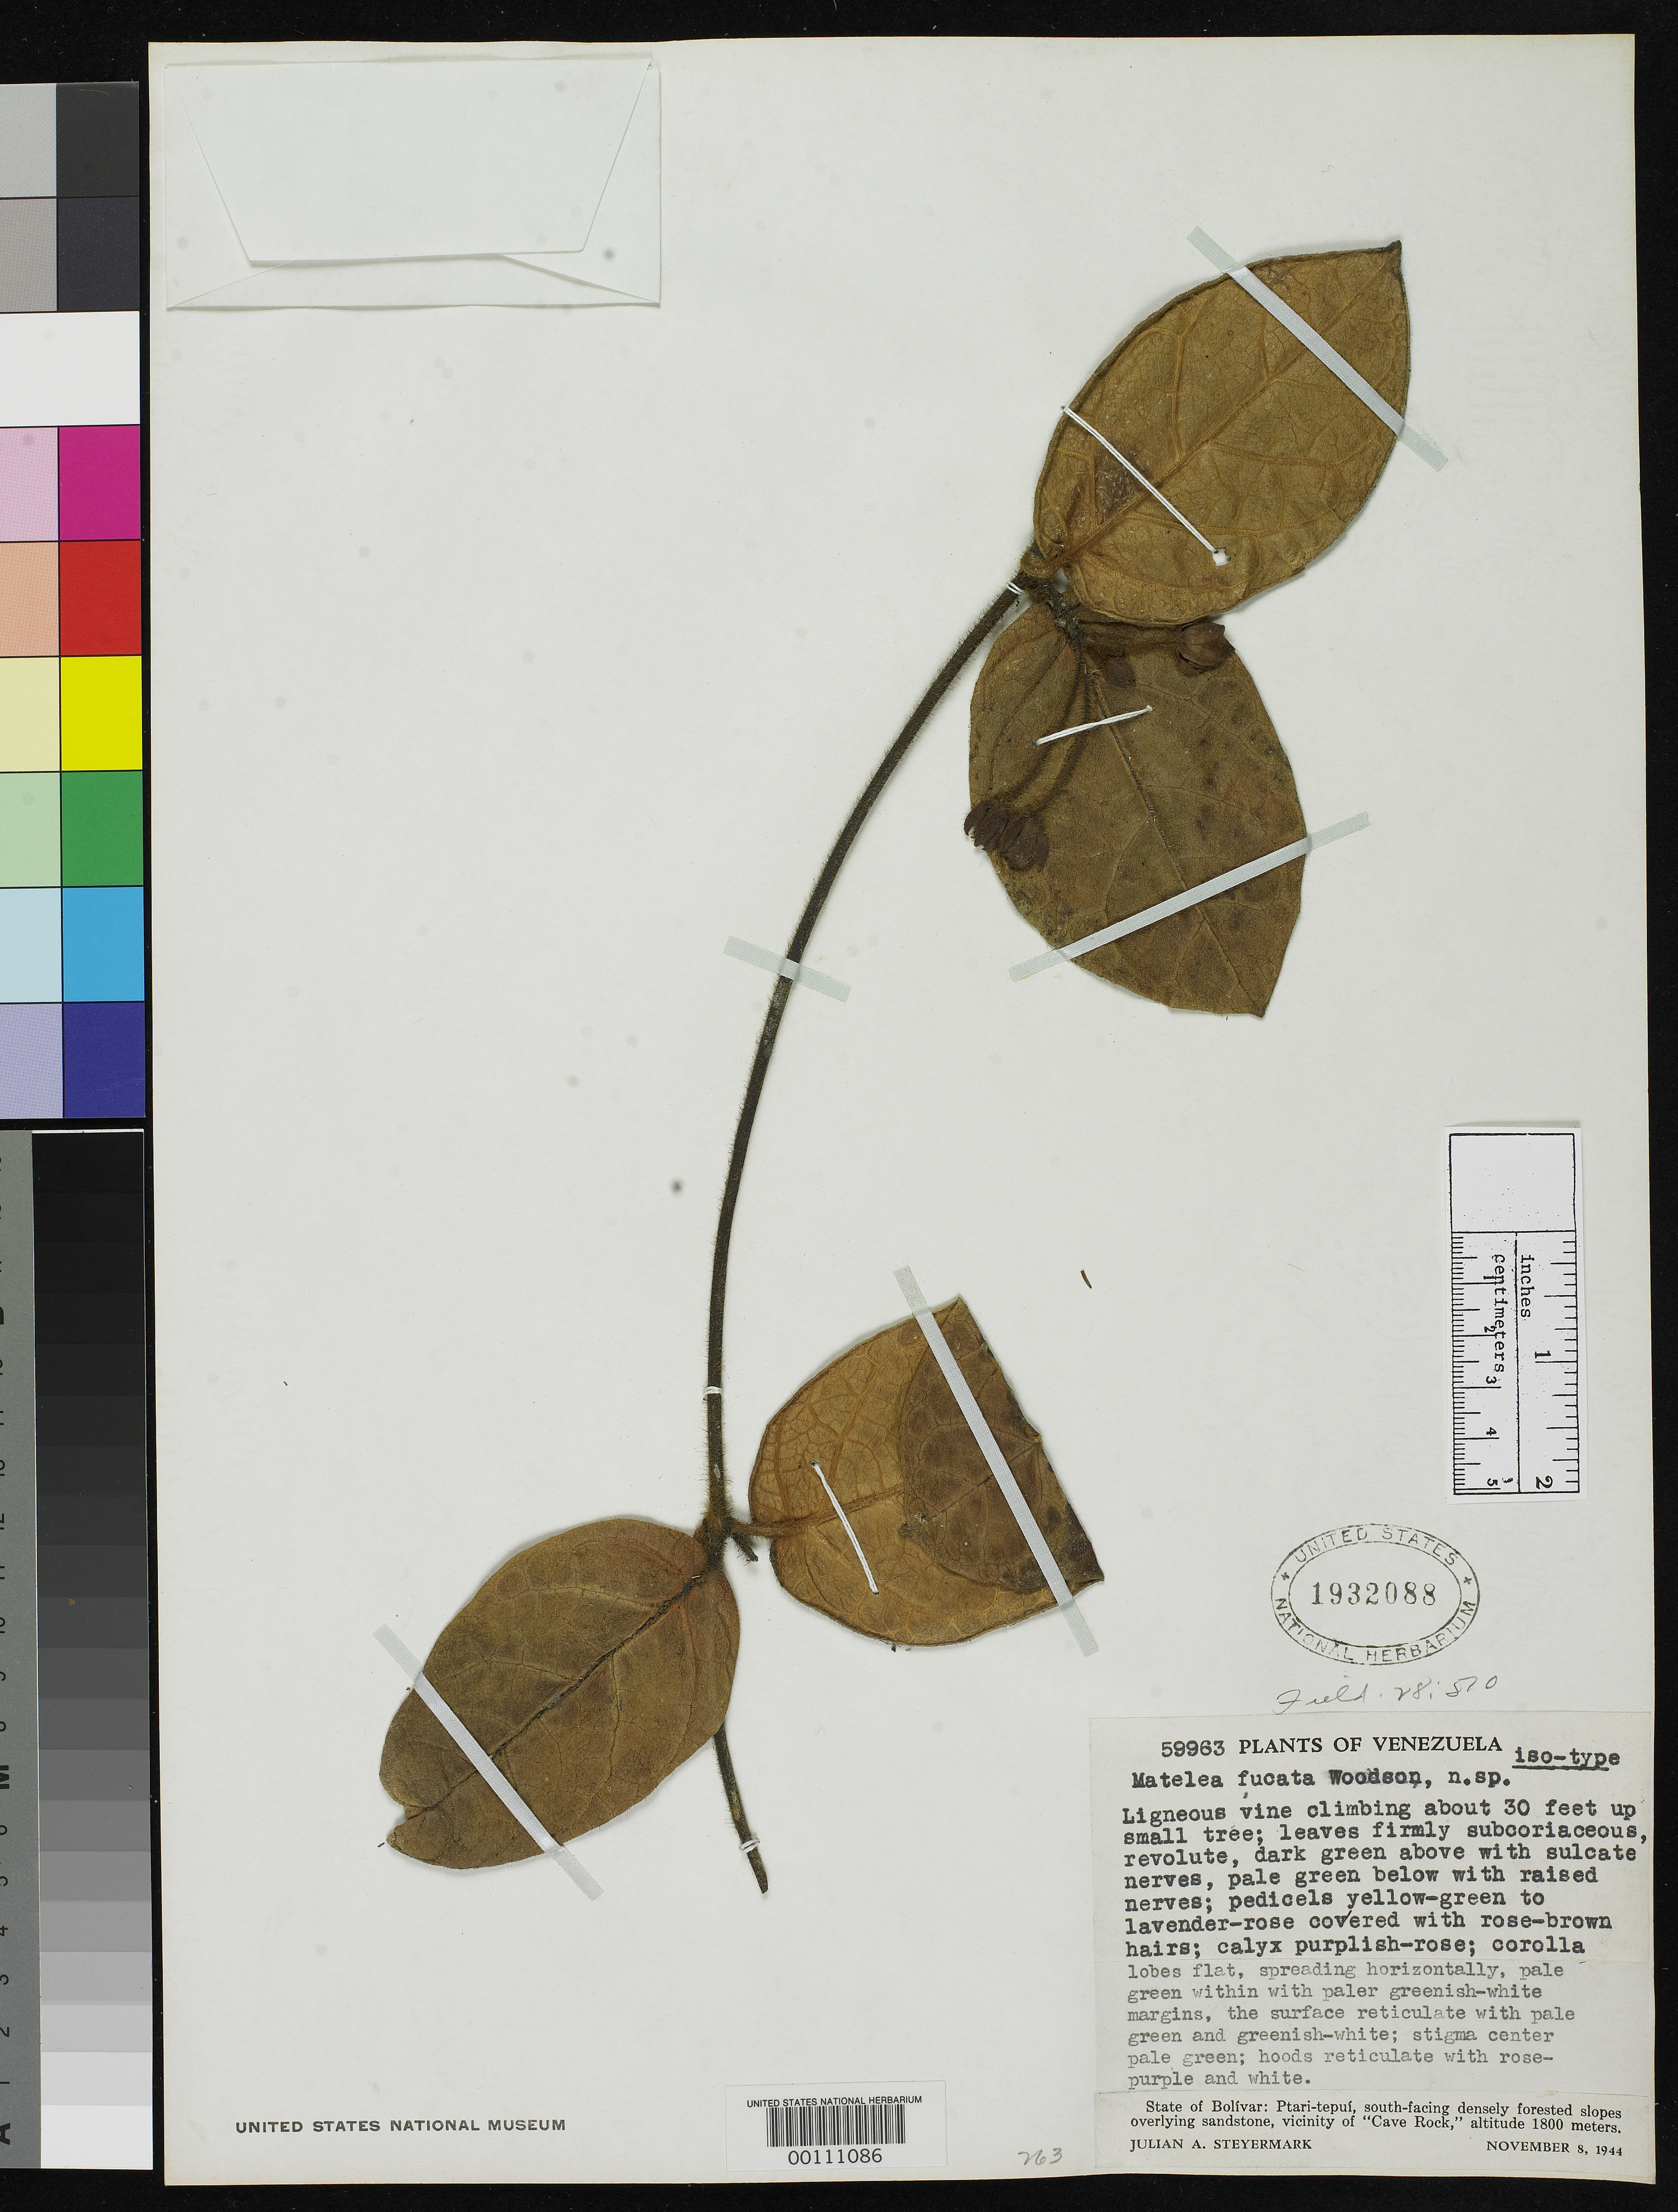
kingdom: Plantae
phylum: Tracheophyta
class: Magnoliopsida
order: Gentianales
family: Apocynaceae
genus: Matelea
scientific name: Matelea fucata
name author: Woodson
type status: Isotype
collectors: J. Steyermark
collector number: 59963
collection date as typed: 08 Nov 1944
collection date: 1944-11-08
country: Venezuela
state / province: Bolivar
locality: Ptari-tepui, near "Cave Rock".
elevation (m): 1800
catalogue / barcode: US 1932088